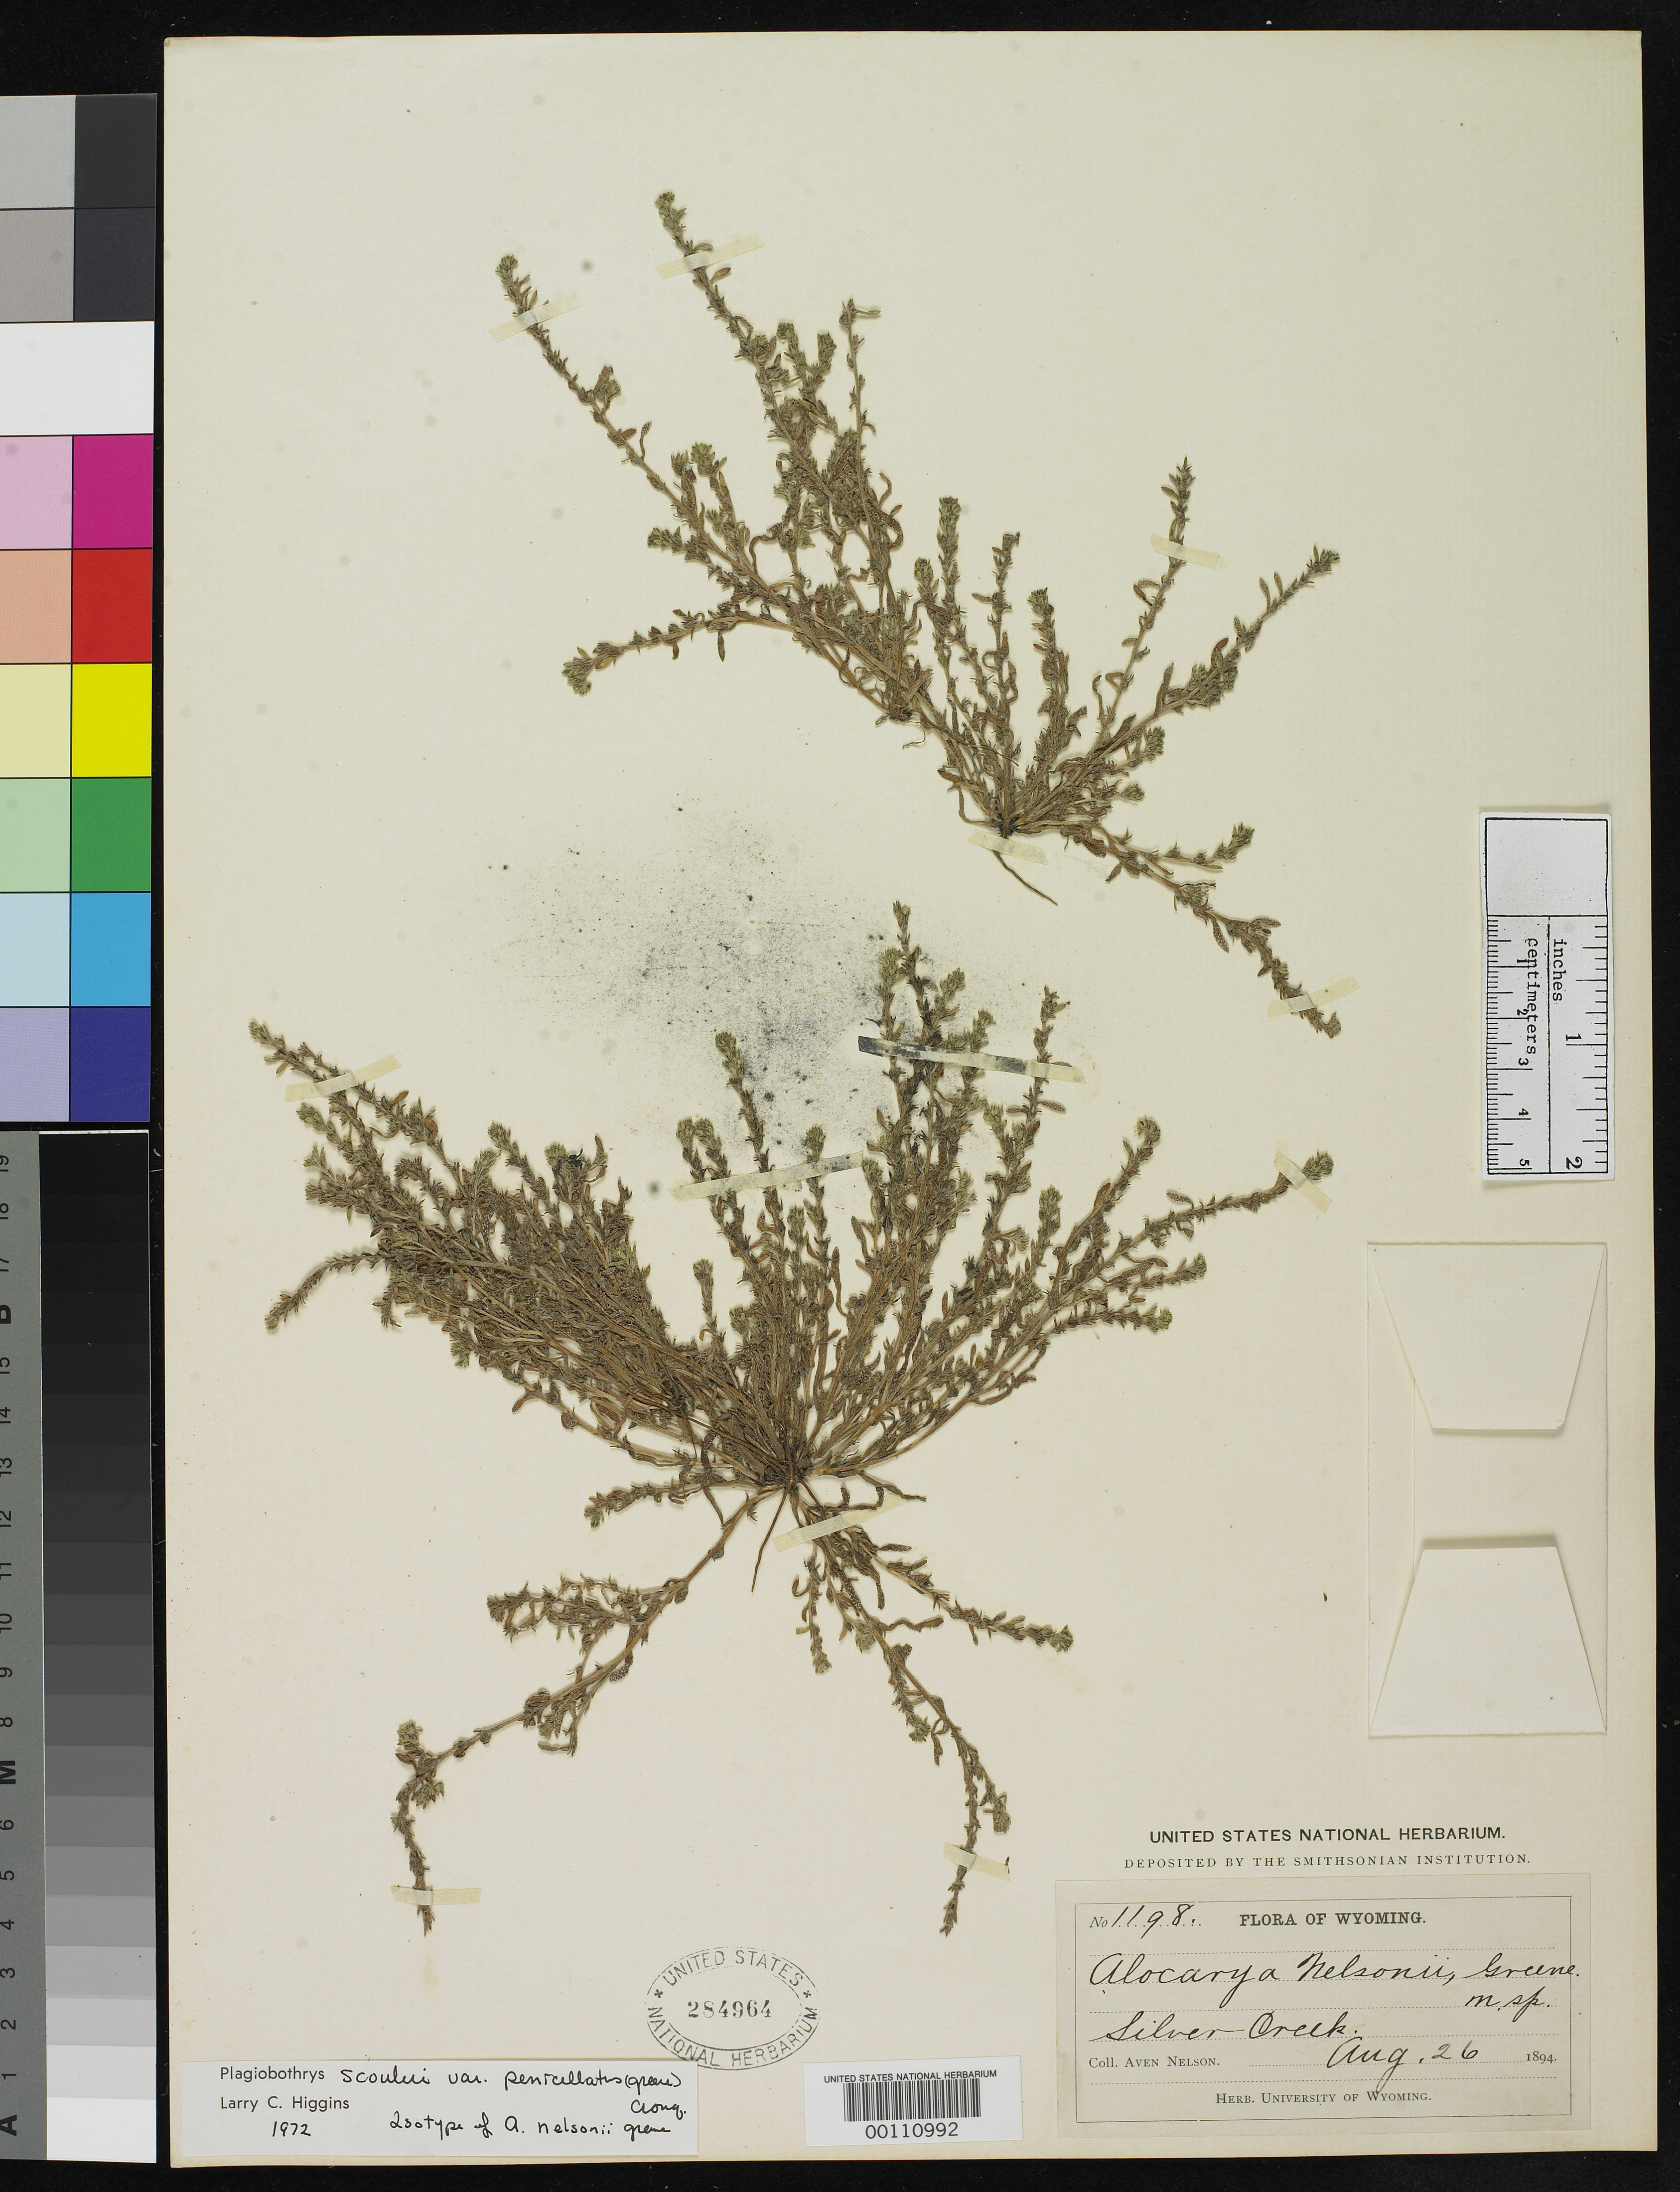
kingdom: Plantae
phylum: Tracheophyta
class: Magnoliopsida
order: Boraginales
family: Boraginaceae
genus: Allocarya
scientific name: Allocarya nelsonii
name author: Greene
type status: Isotype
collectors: A. Nelson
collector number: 1198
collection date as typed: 26 Aug 1894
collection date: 1894-08-26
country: United States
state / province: Wyoming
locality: Silver Creek.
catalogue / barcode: US 284964